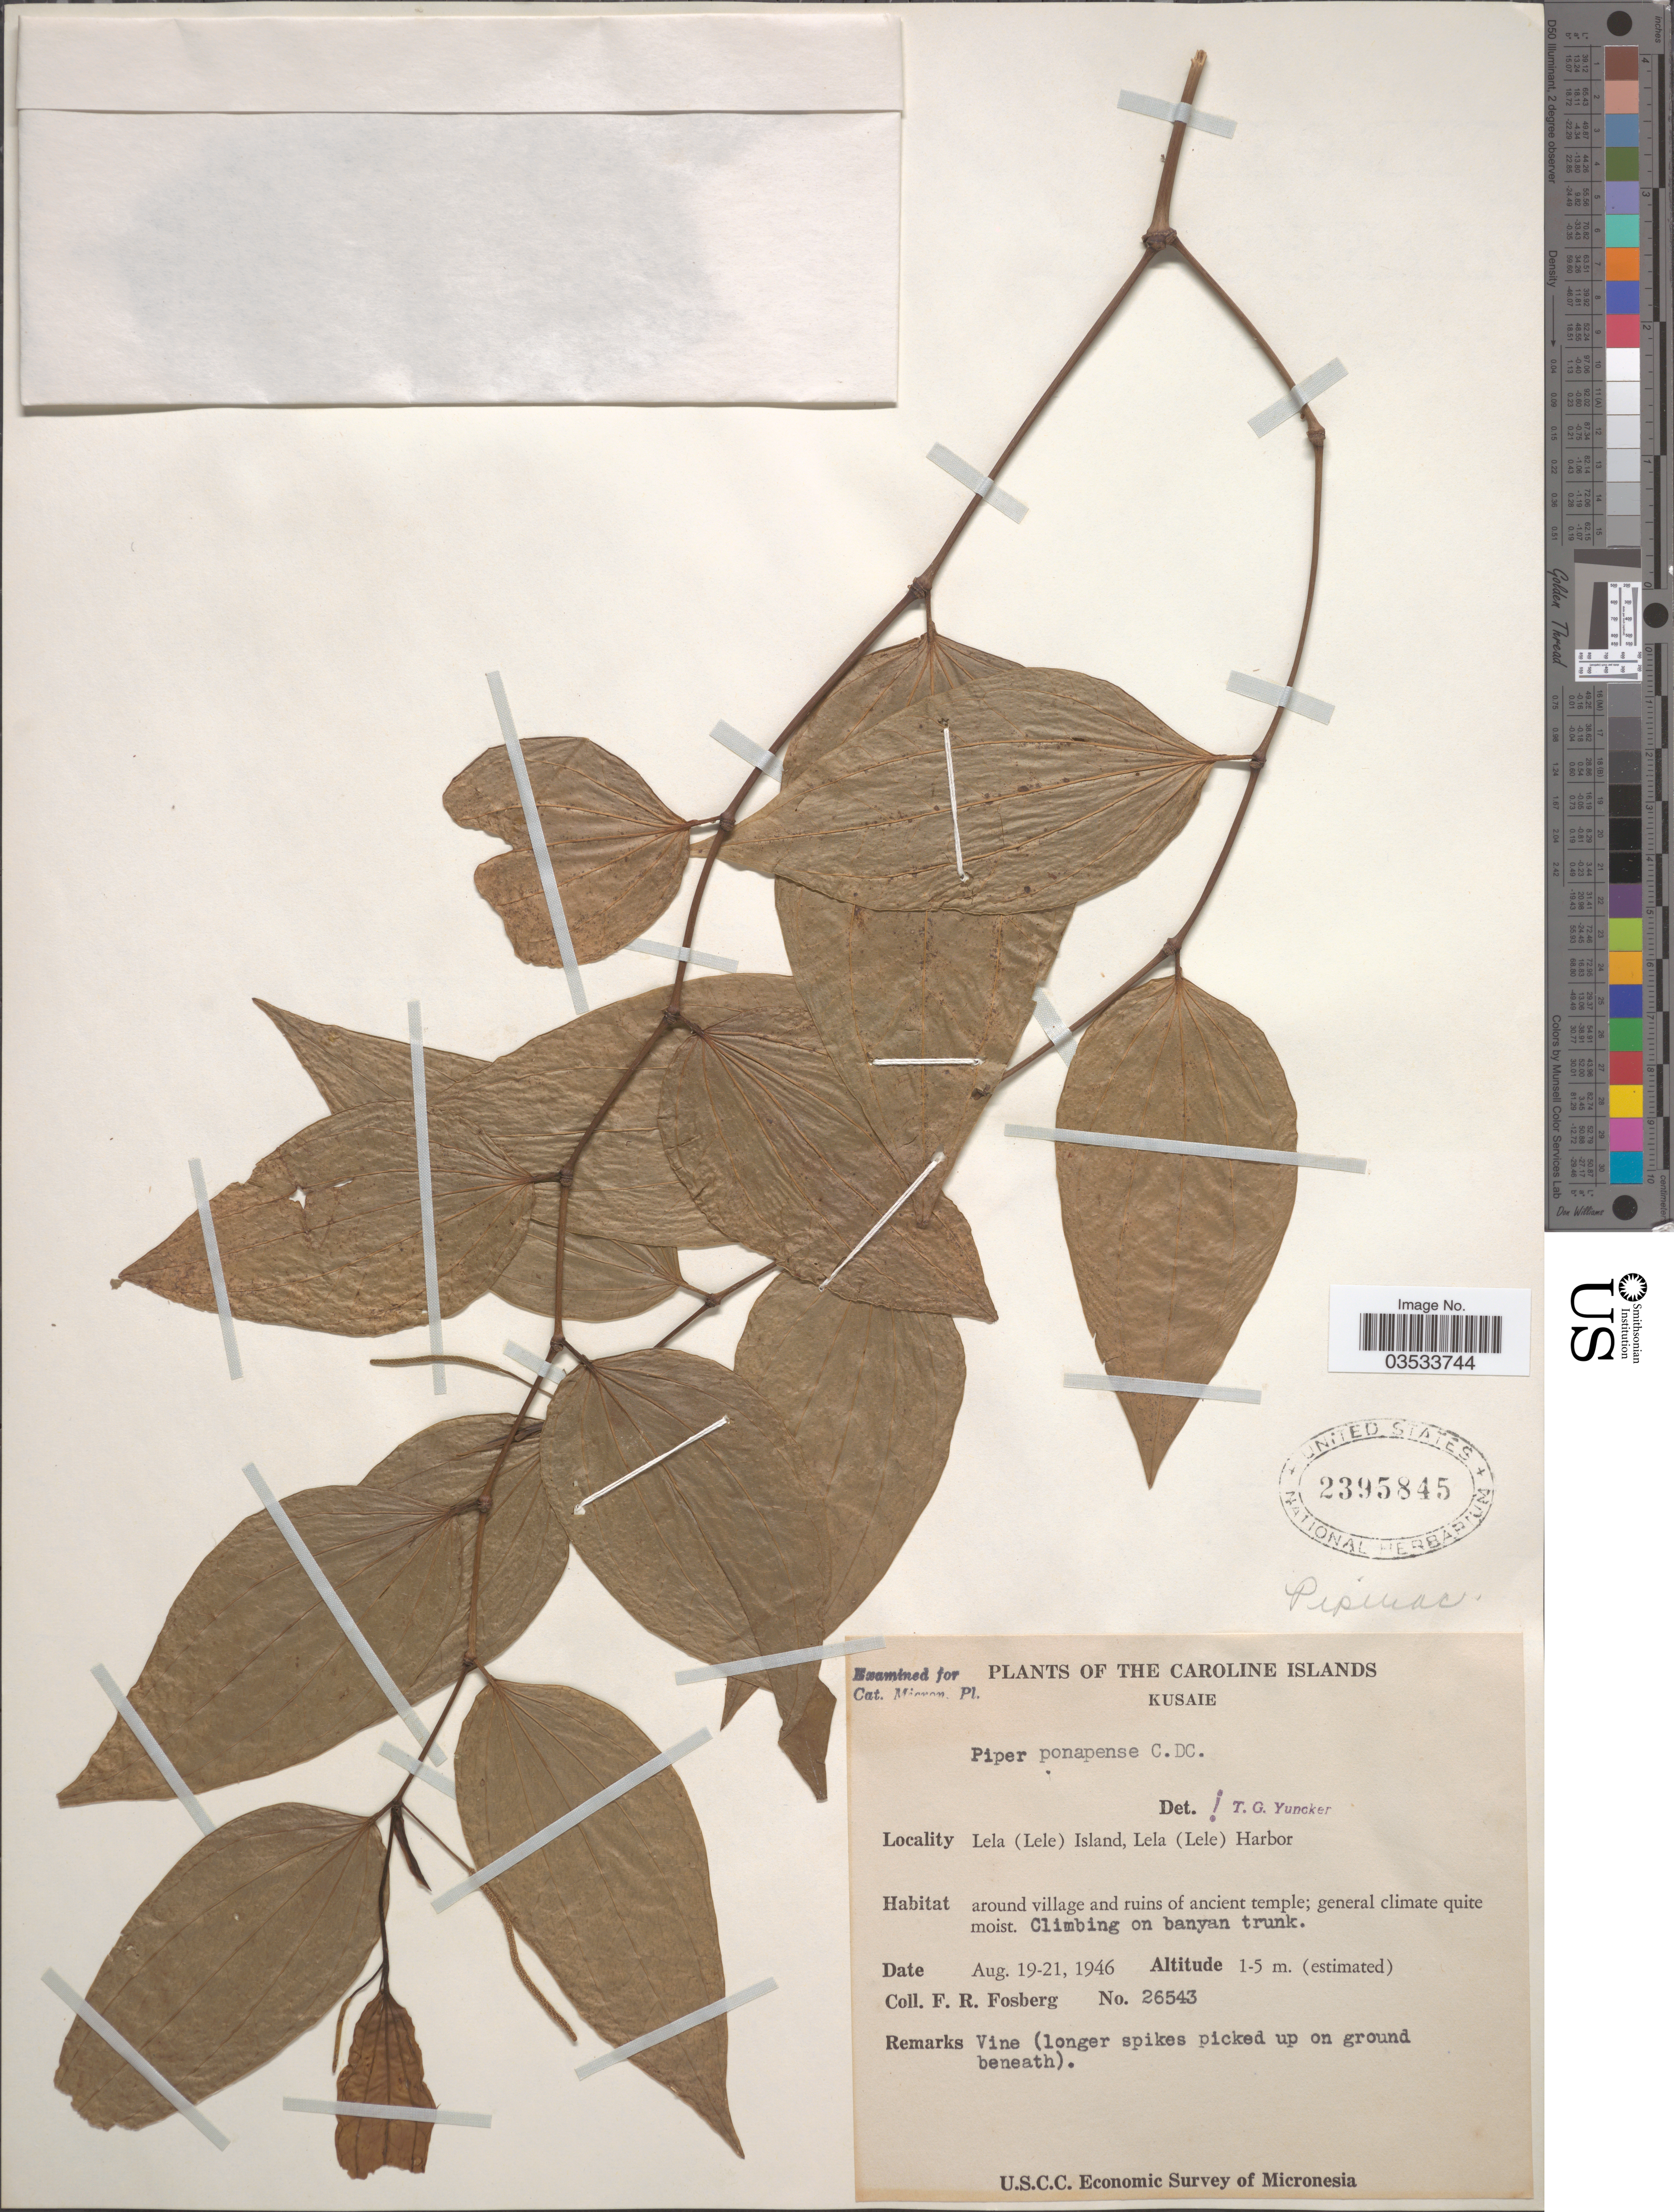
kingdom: Plantae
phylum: Tracheophyta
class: Magnoliopsida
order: Piperales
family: Piperaceae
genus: Piper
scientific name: Piper ponapense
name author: C. DC.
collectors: F. R. Fosberg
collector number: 26543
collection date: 1946-08-19/1946-08-21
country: Micronesia, Federated States of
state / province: Kosrae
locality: Caroline Islands. Kusaie. Lela (Lele) Island, Lela (Lele) Harbor. Around village and ruins of ancient temple.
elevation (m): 1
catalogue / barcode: US 2395845